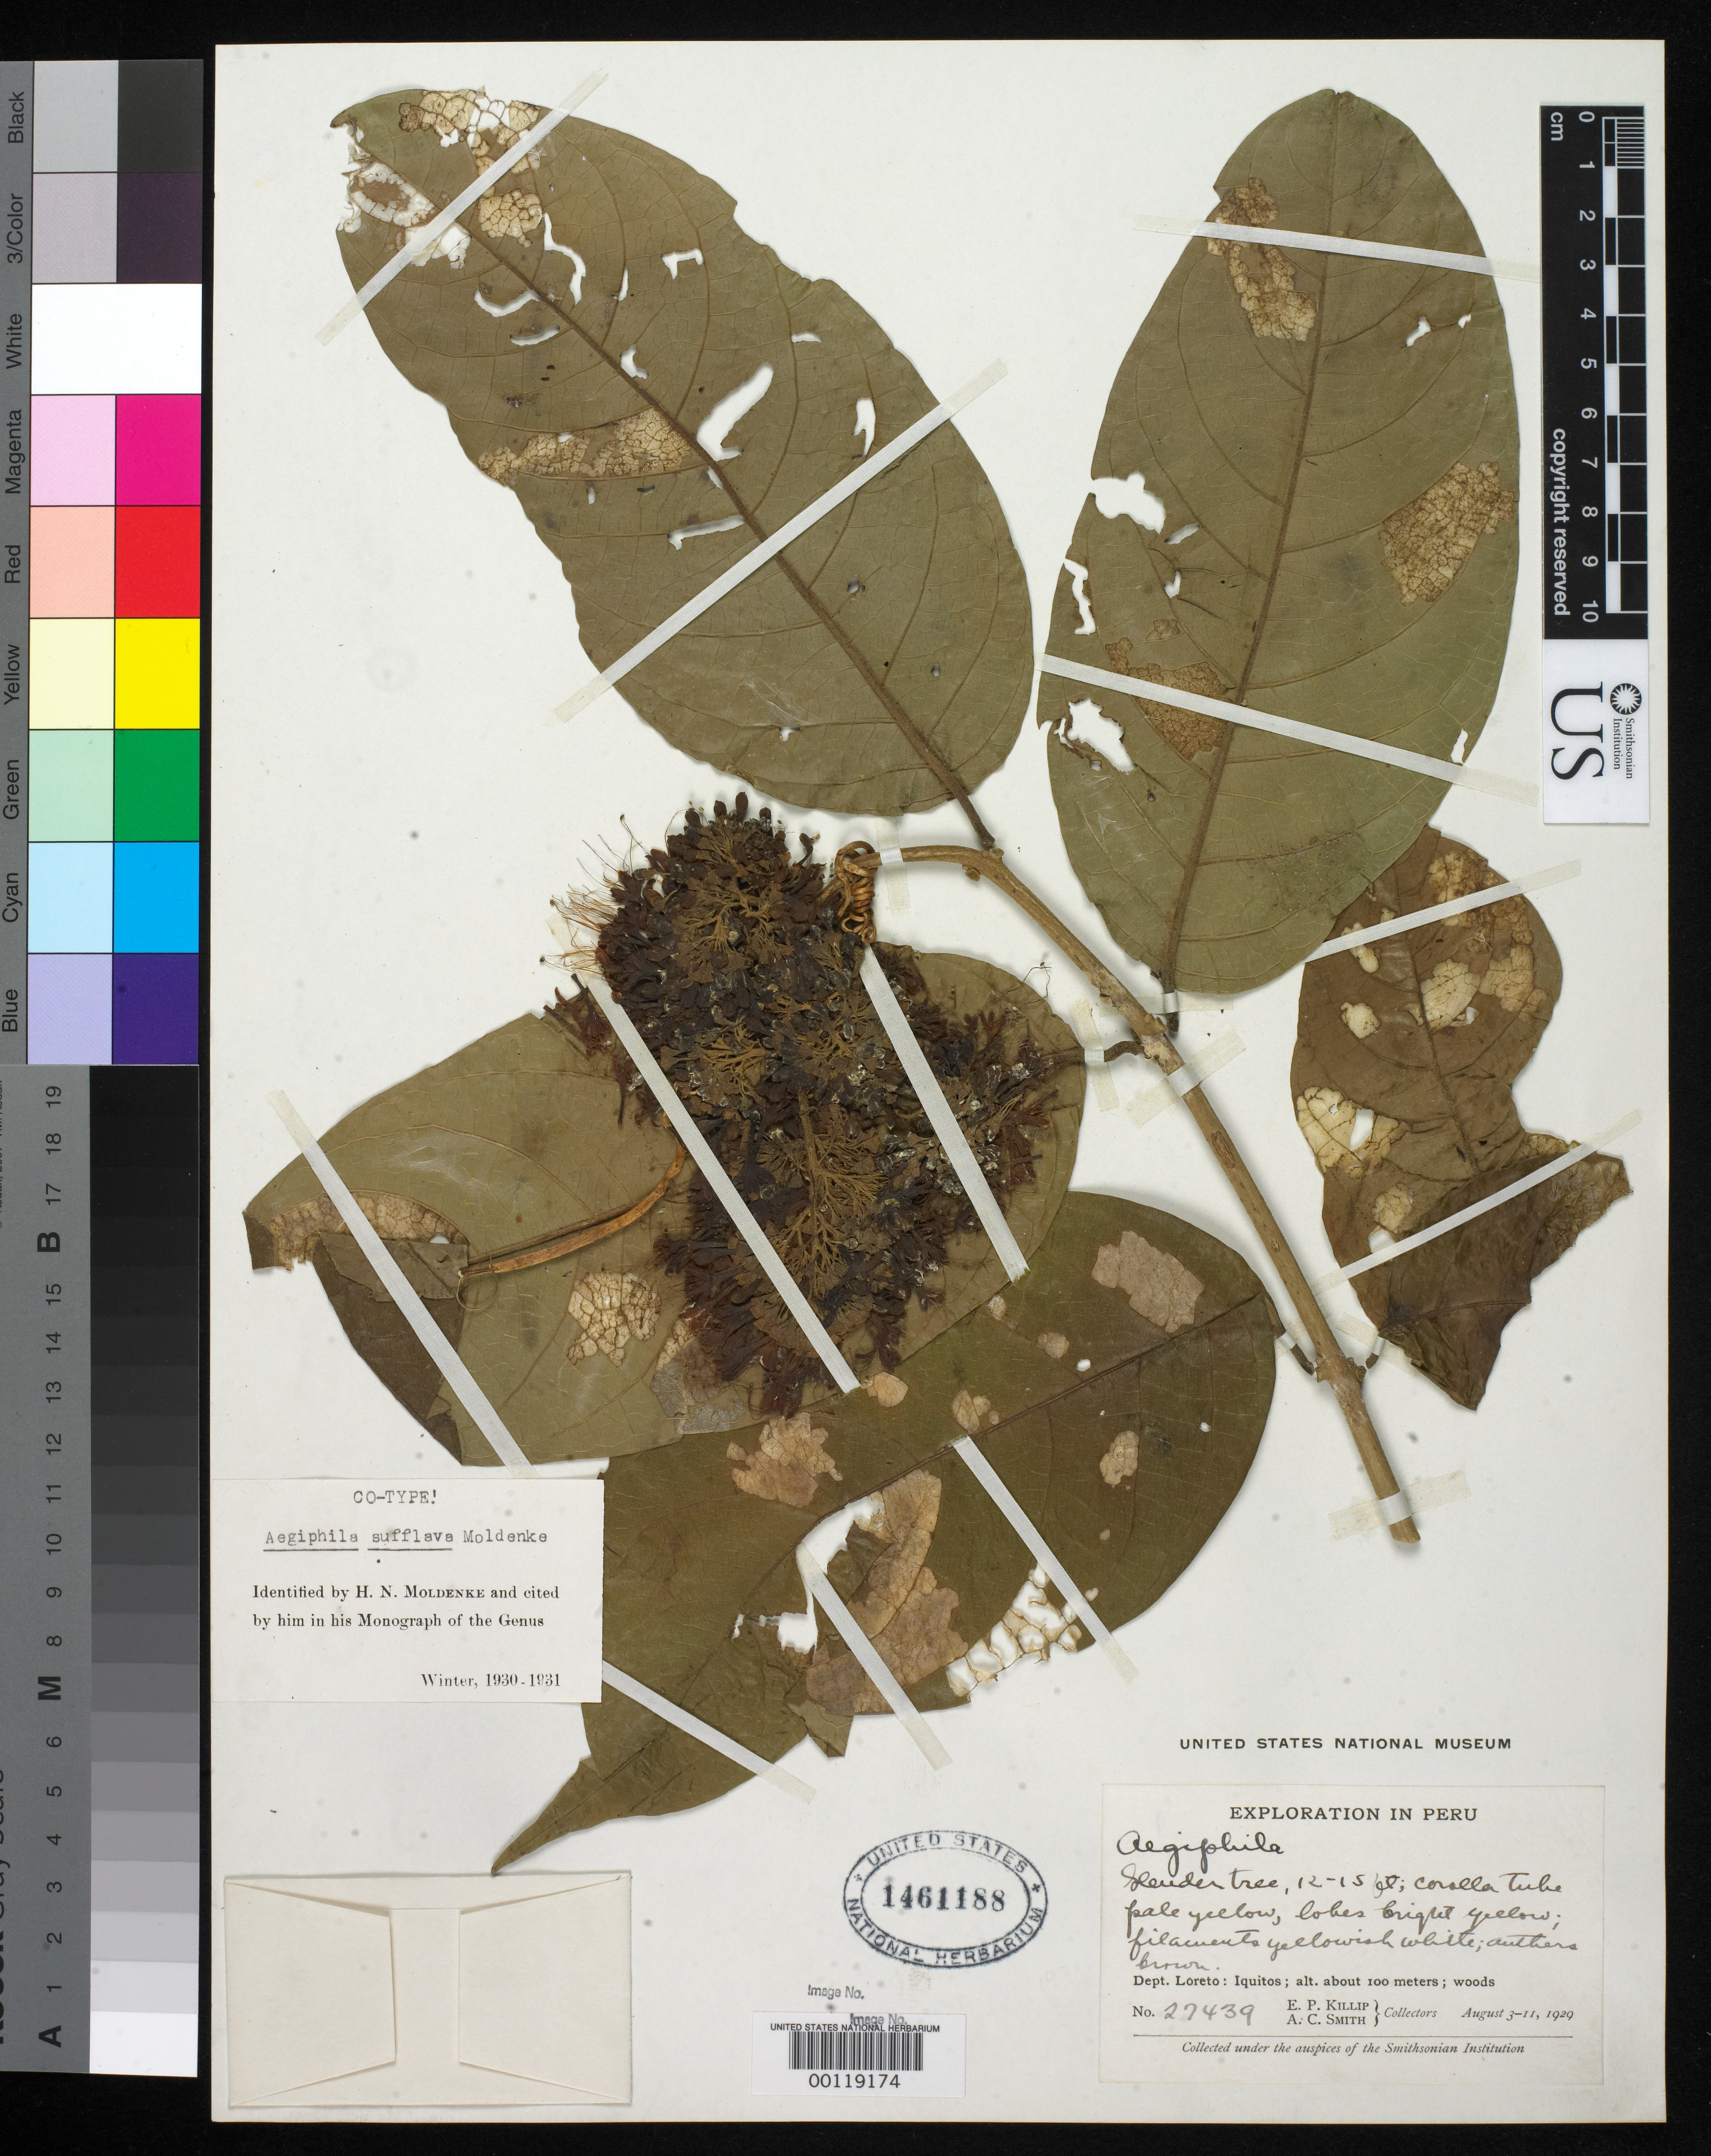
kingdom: Plantae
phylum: Tracheophyta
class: Magnoliopsida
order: Lamiales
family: Lamiaceae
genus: Aegiphila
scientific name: Aegiphila sufflava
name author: Moldenke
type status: Isotype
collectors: E. P. Killip & A. C. Smith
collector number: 27439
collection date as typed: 11 Aug 1929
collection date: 1929-08-11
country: Peru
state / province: Loreto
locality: Iquitos.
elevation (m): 100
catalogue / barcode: US 1461188